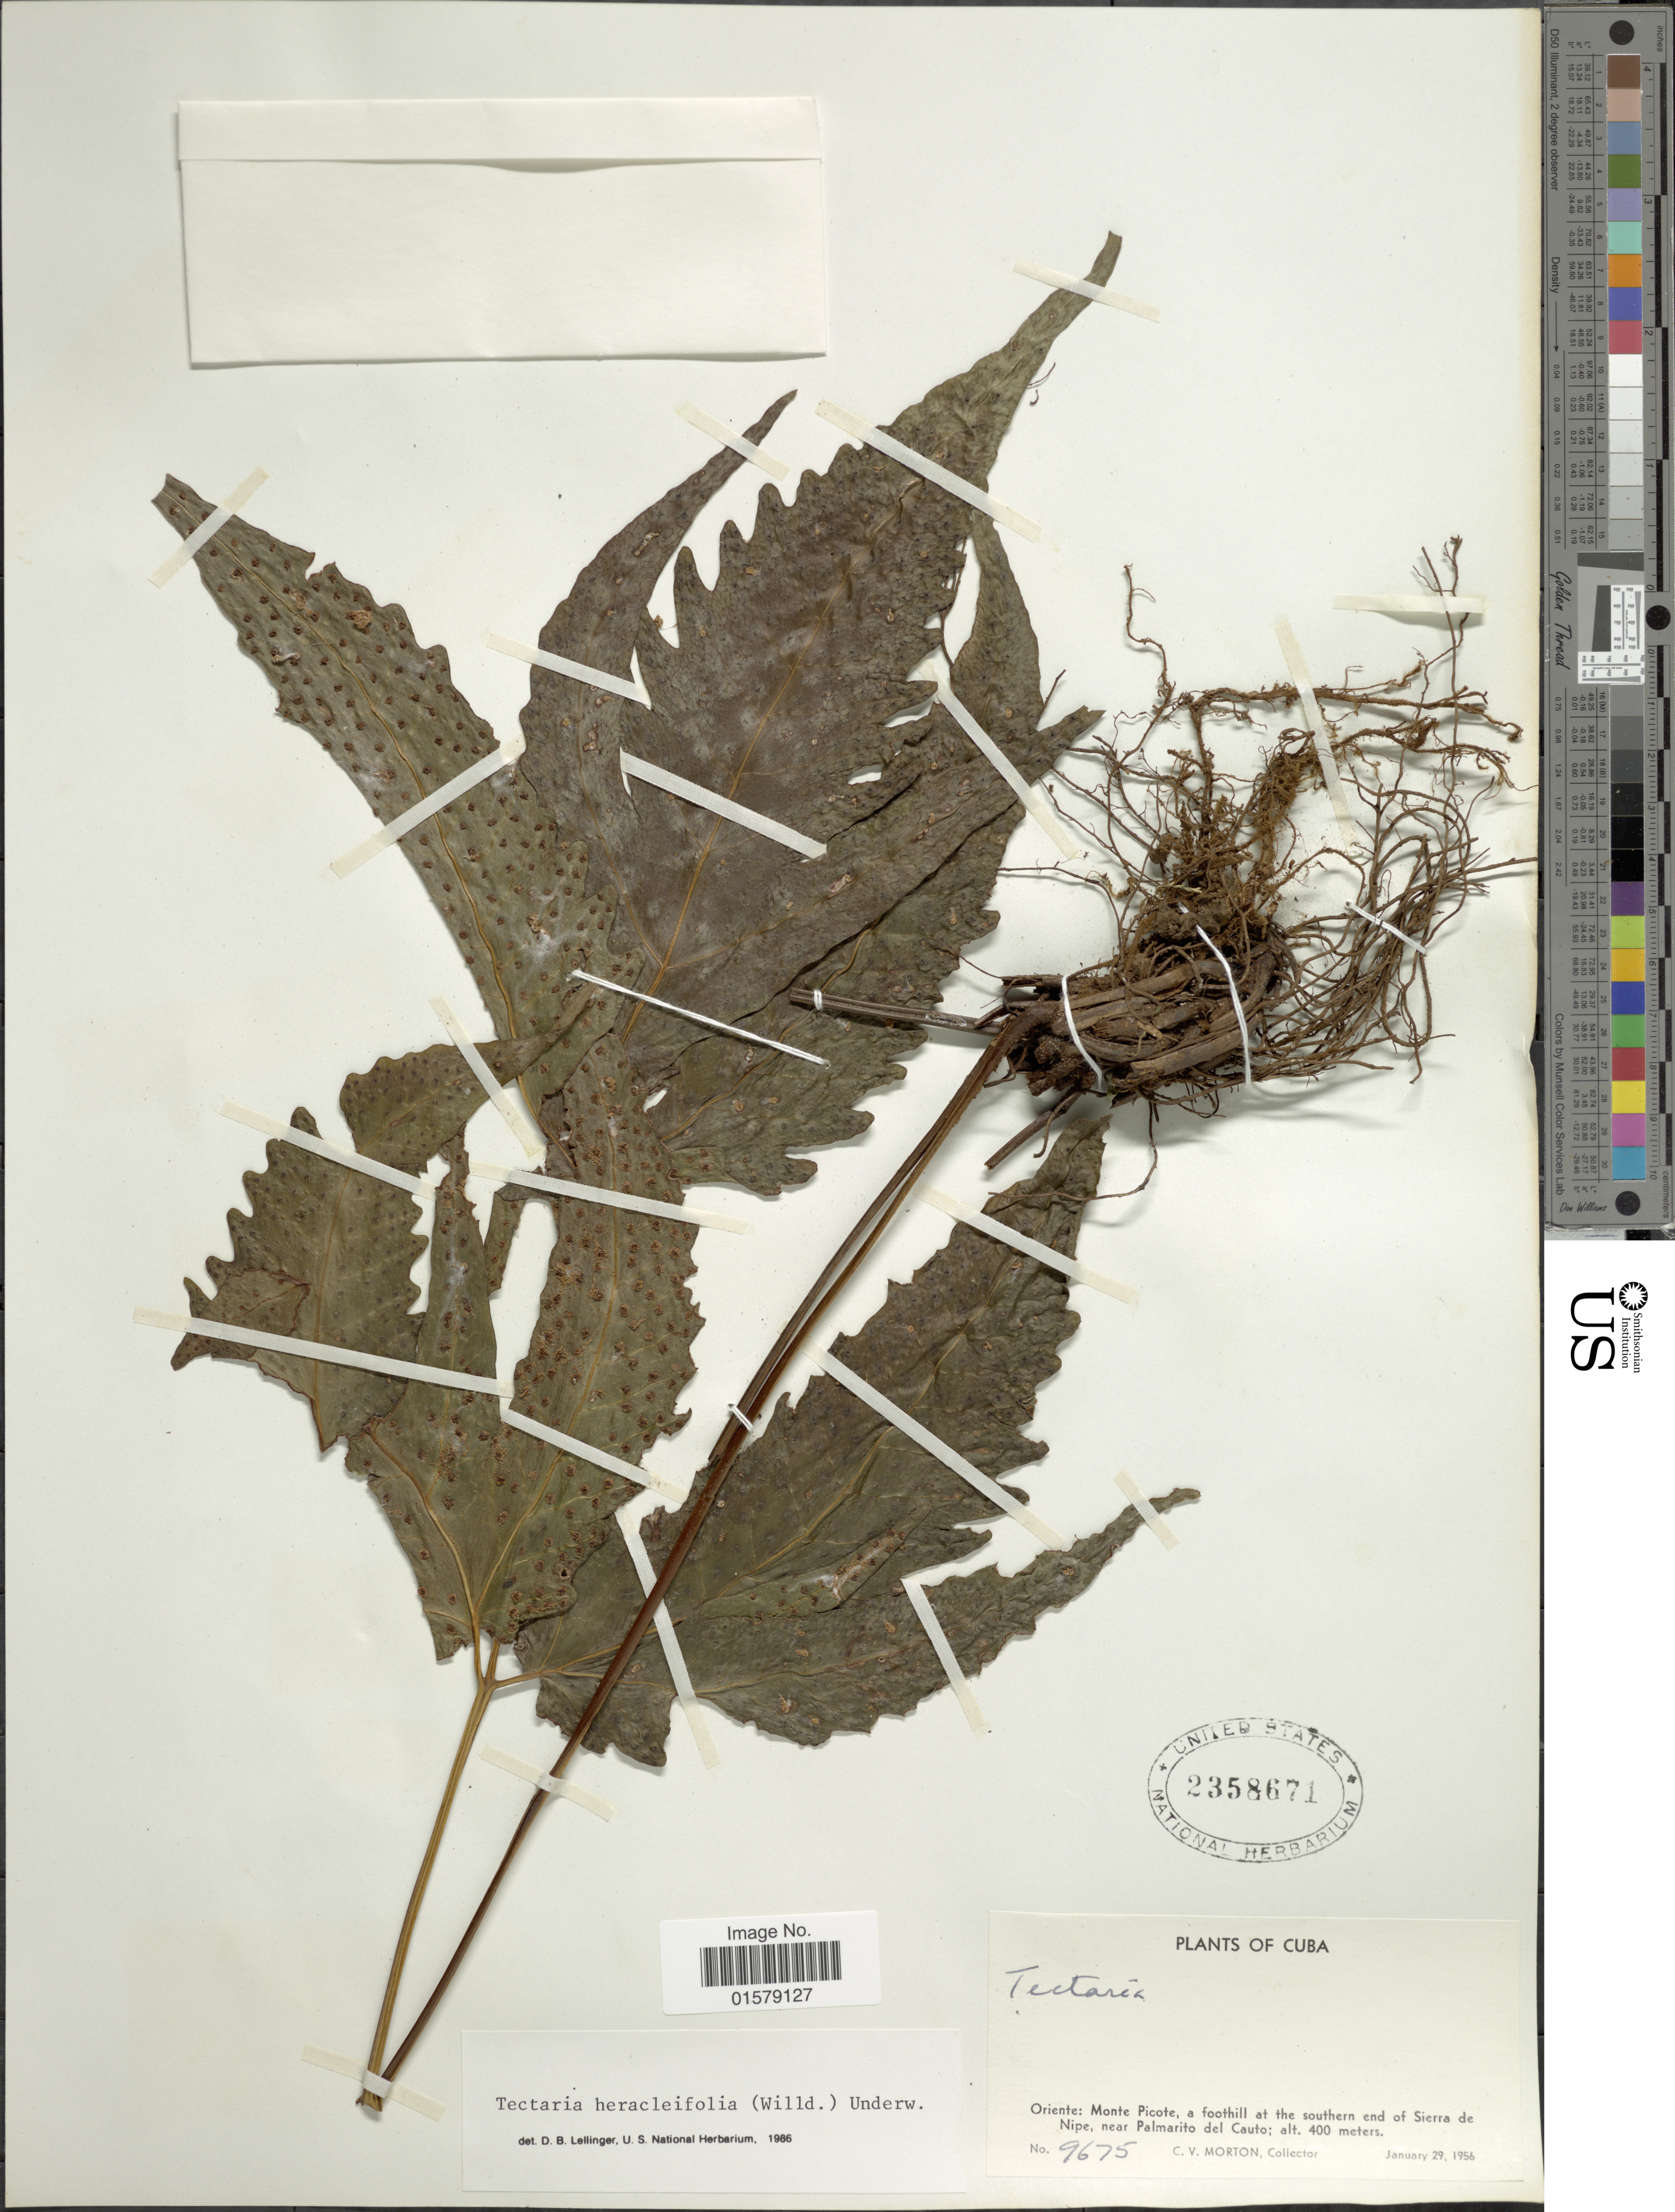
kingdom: Plantae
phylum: Tracheophyta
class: Polypodiopsida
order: Polypodiales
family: Tectariaceae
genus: Tectaria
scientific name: Tectaria heracleifolia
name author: (Willd.) Underw.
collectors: C. V. Morton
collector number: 9675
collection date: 1956-01-29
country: Cuba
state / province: Oriente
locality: Monte Picote, a foothill at the southern end of Sierra de Nipe, near Palmarito del Cauto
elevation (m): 400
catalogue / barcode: US 2358671